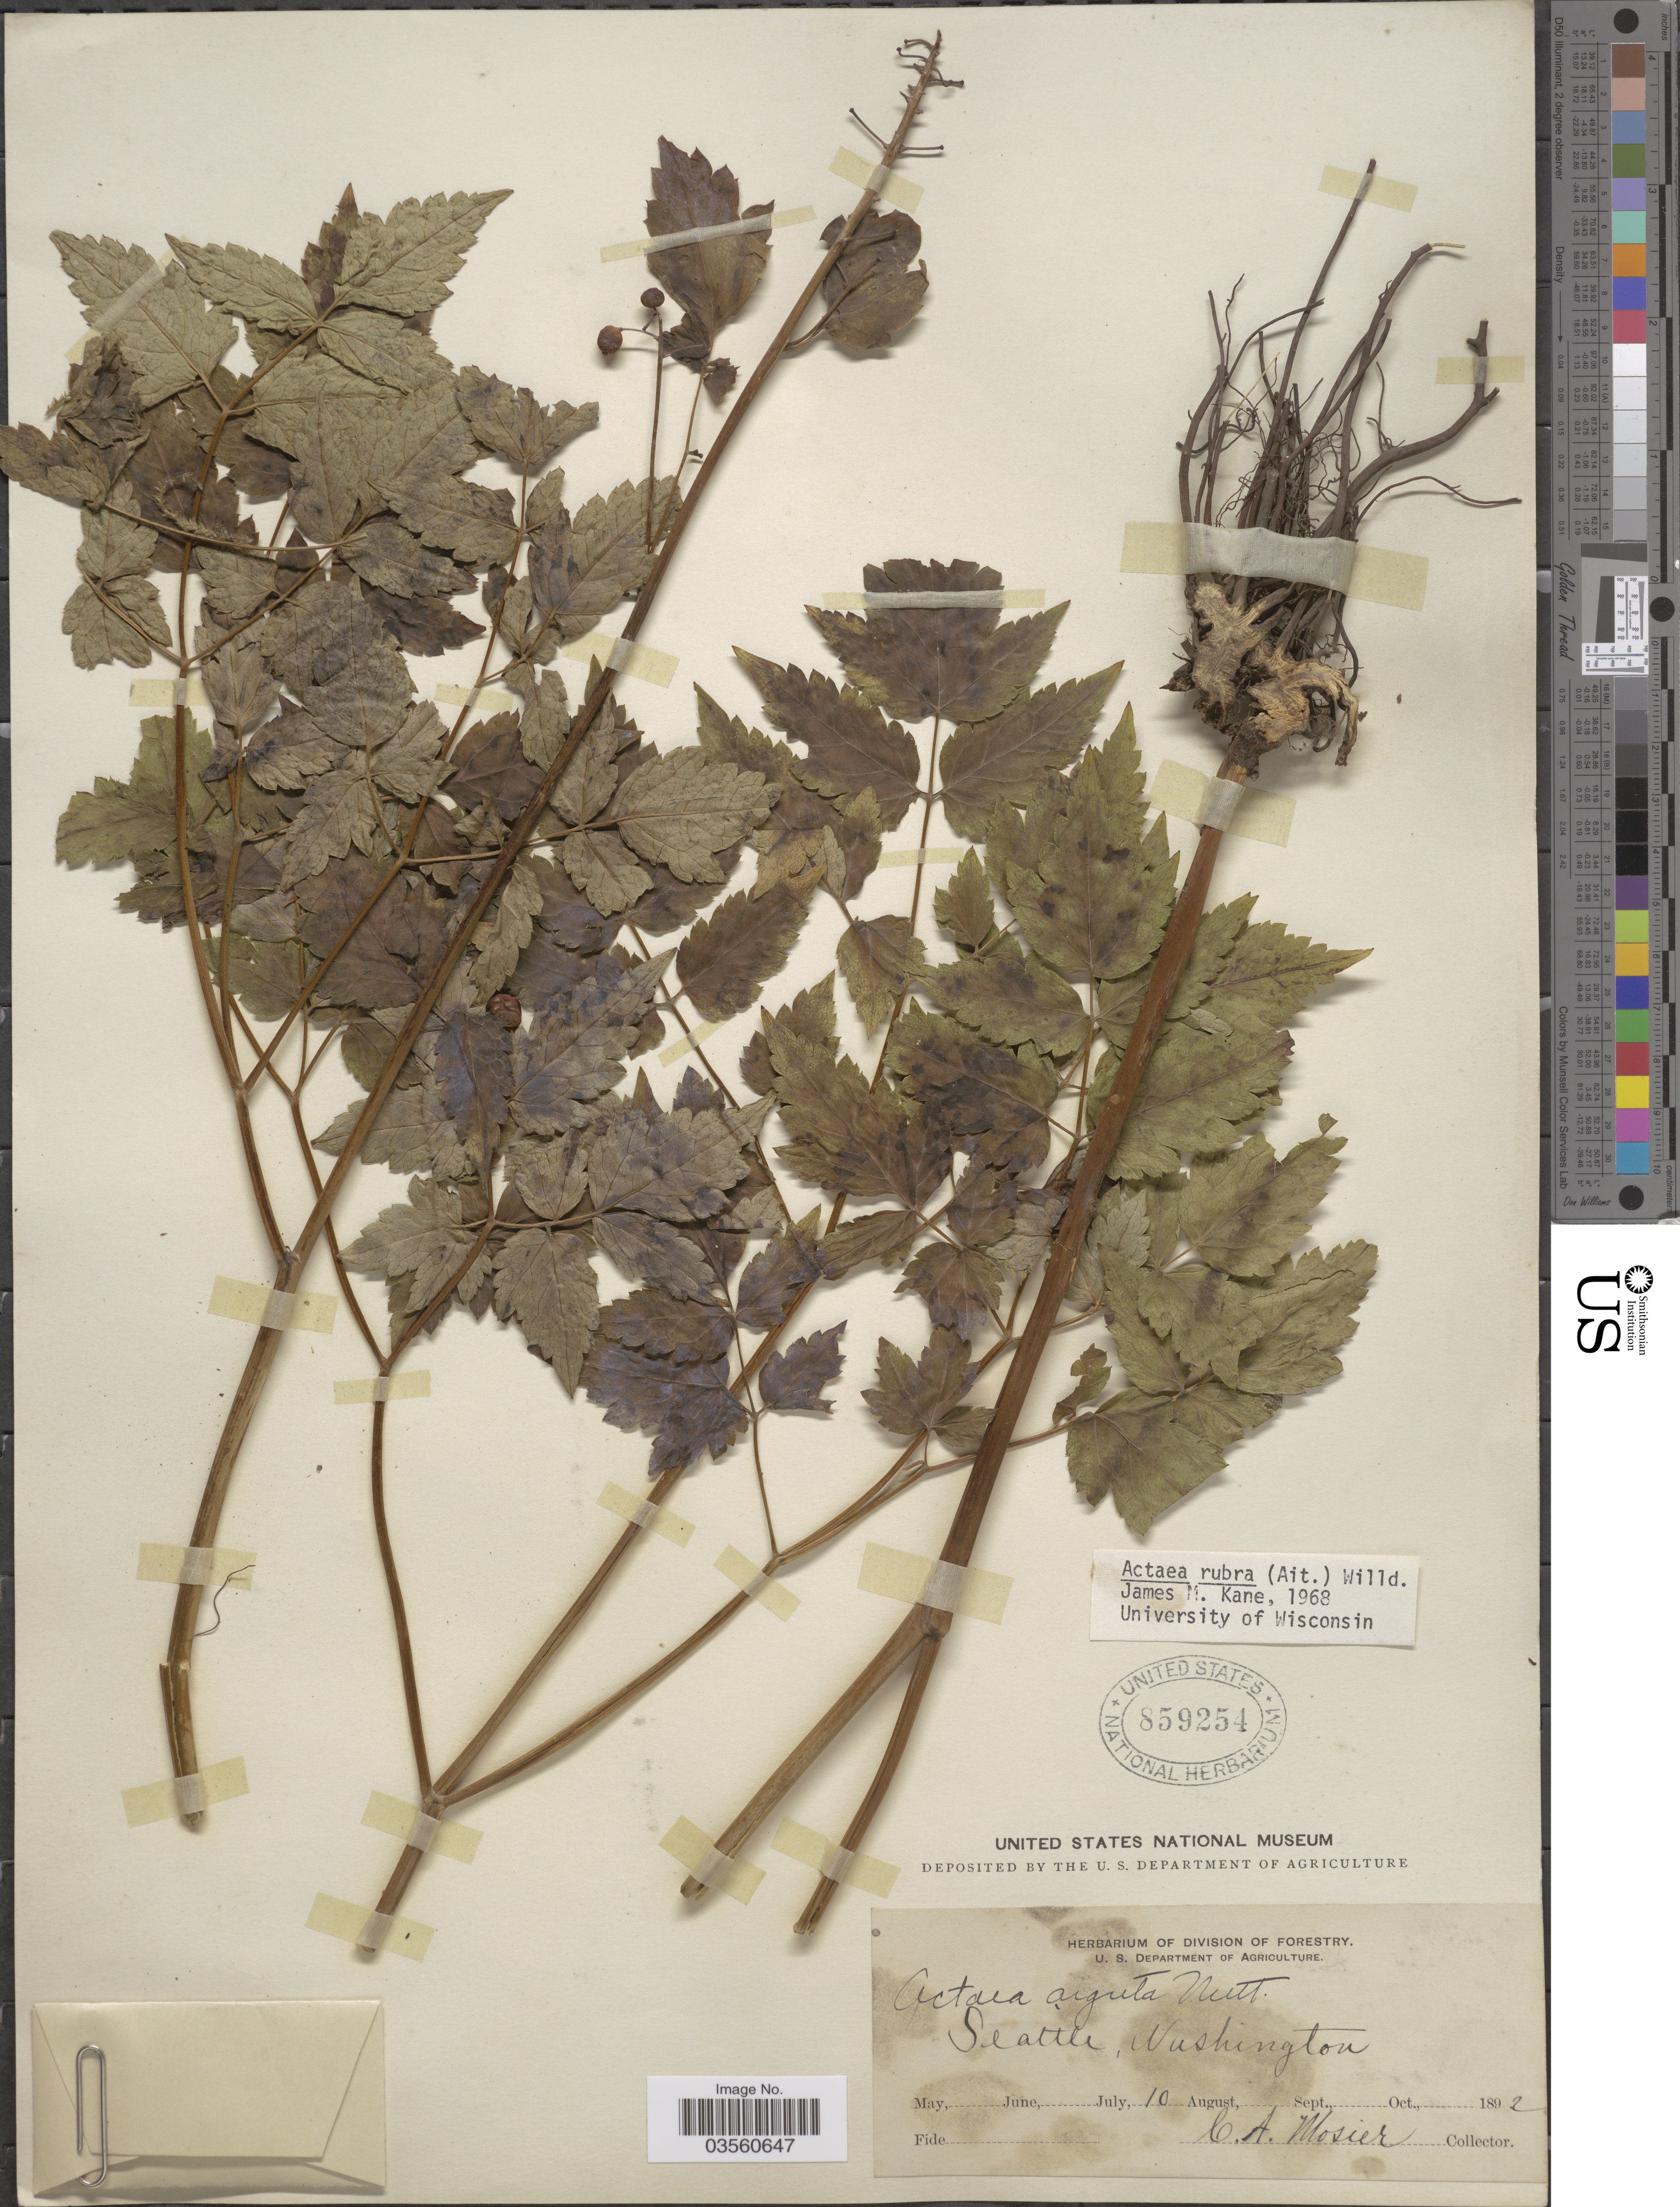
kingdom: Plantae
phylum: Tracheophyta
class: Magnoliopsida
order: Ranunculales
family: Ranunculaceae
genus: Actaea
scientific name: Actaea rubra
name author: (Aiton) Willd.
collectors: C. A. Mosier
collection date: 1892-07-10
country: United States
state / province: Washington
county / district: King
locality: Seattle.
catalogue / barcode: US 859254